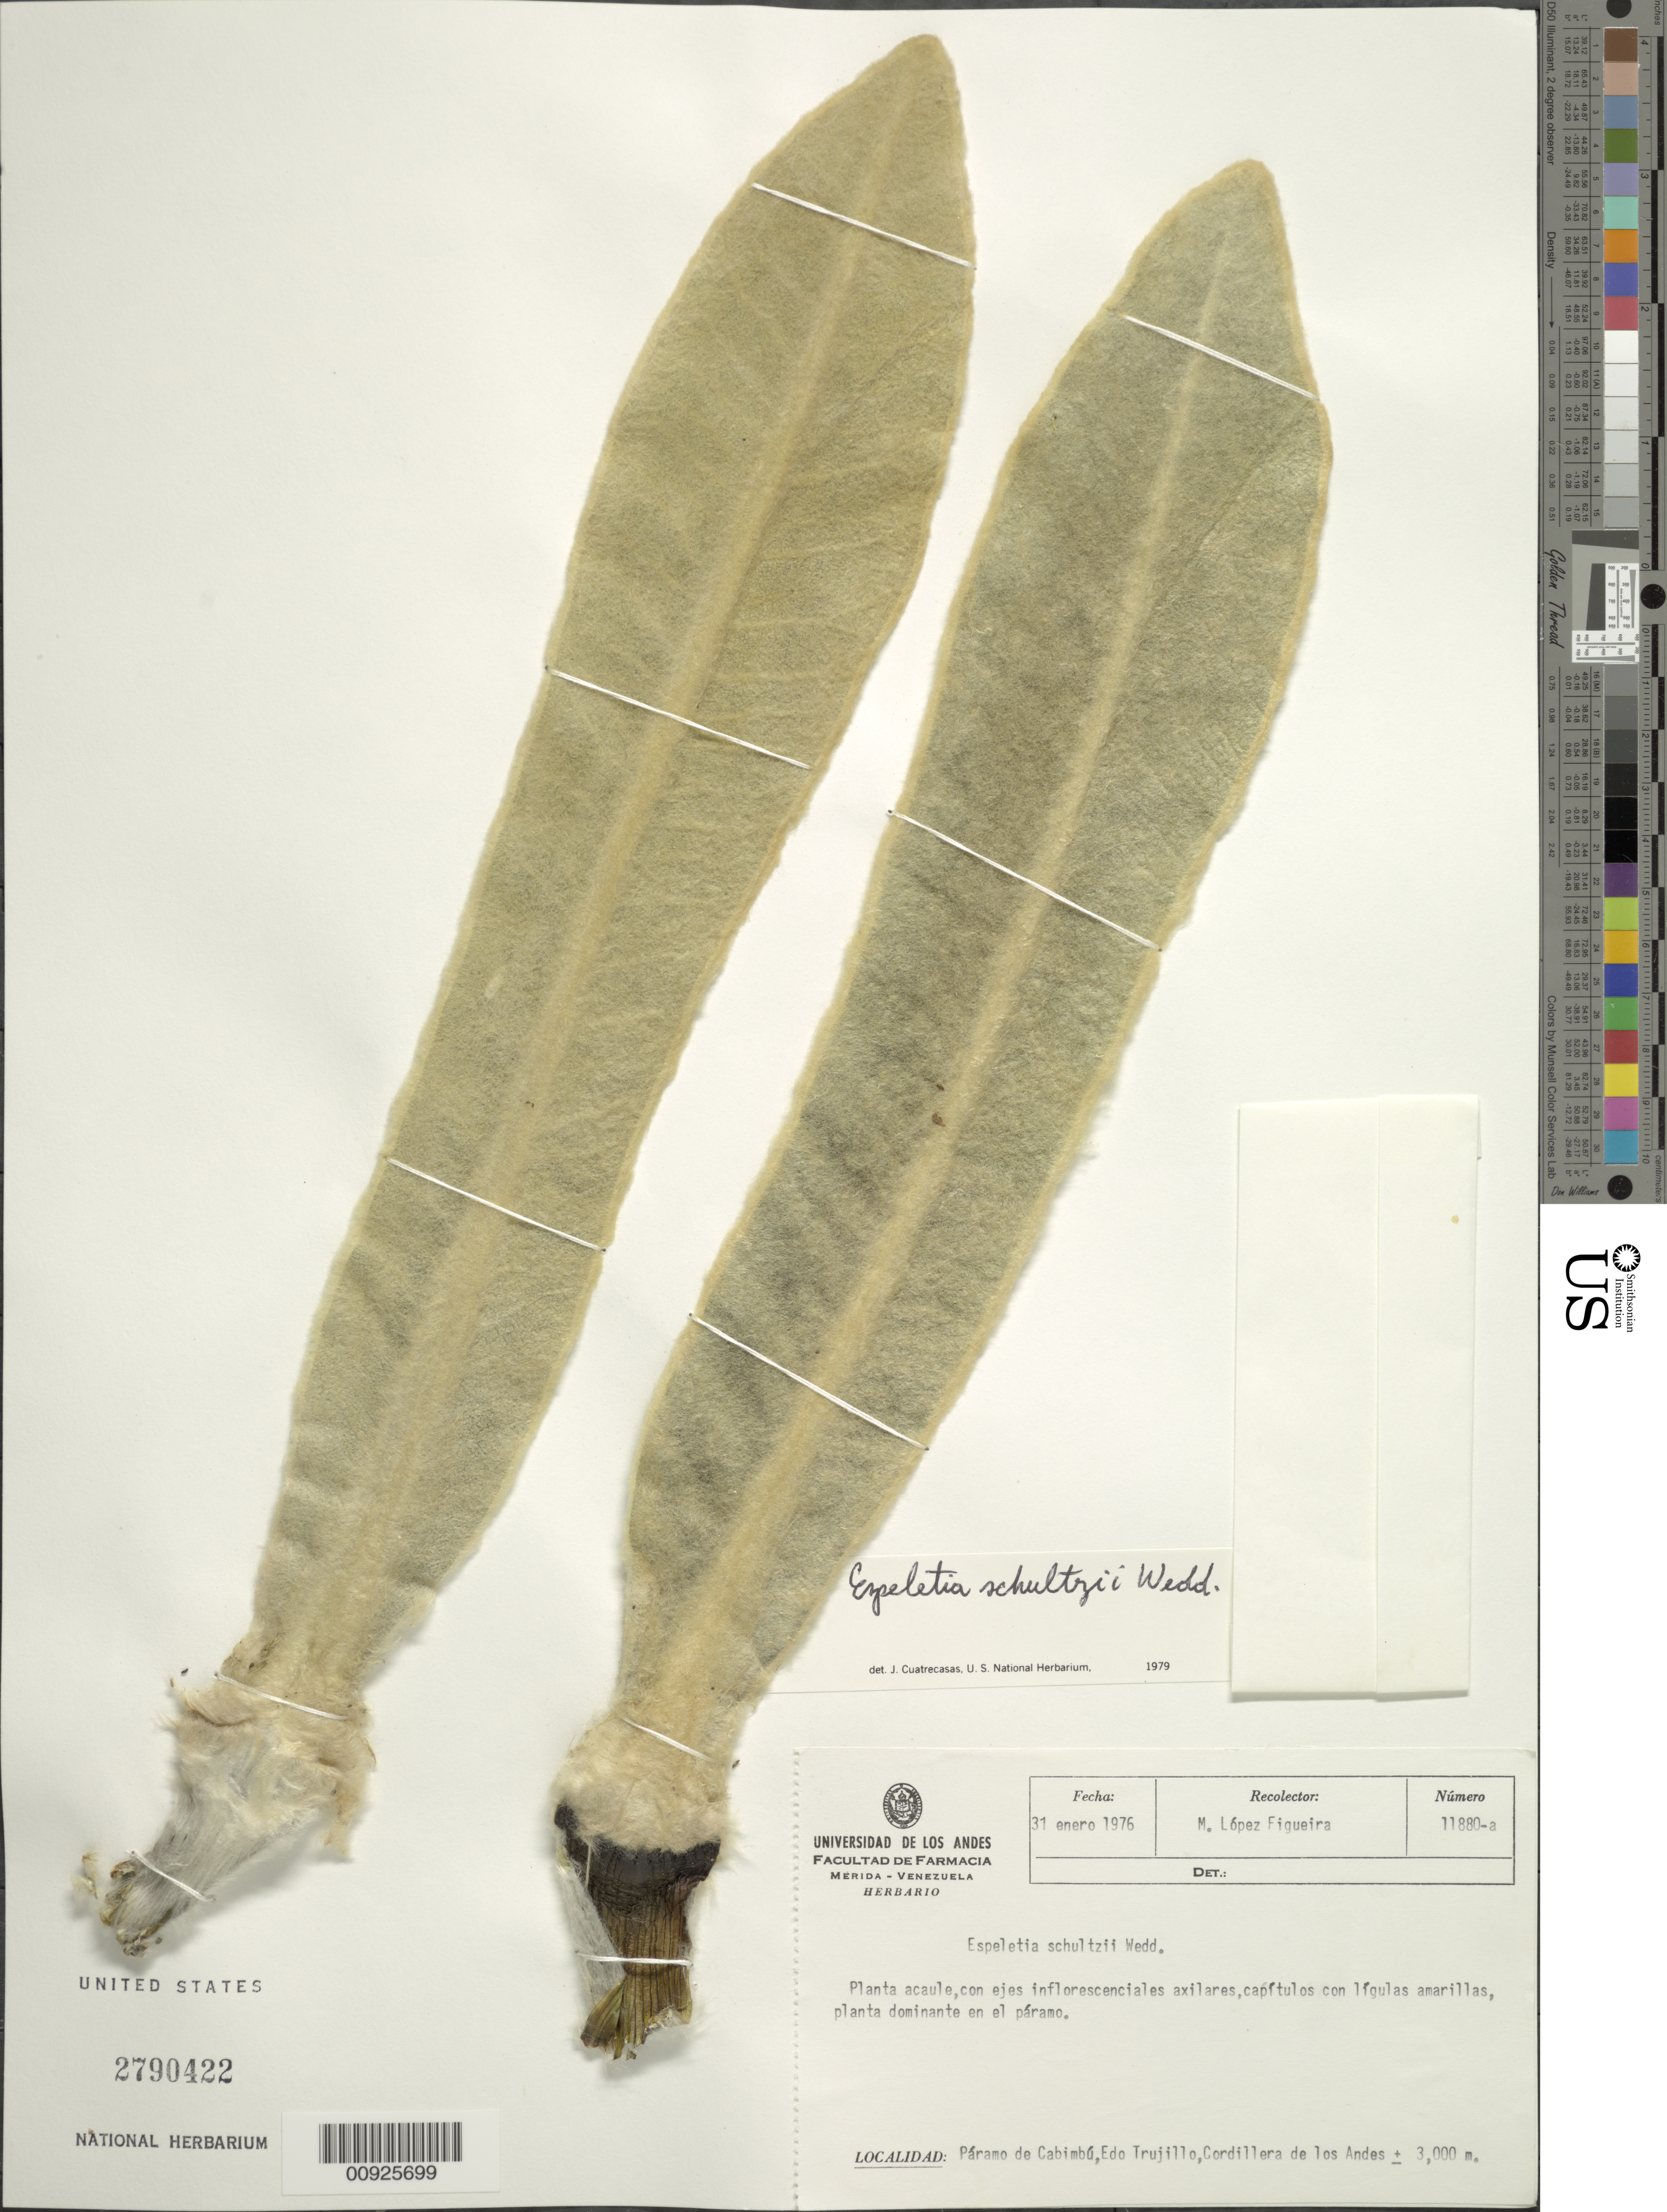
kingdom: Plantae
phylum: Tracheophyta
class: Magnoliopsida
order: Asterales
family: Asteraceae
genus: Espeletia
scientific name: Espeletia schultzii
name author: Wedd.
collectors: M. López Figueiras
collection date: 1976-01-31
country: Venezuela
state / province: Trujillo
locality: Páramo de Cabimbú. Páramo de Cabimbú, Cordillera de los Andes.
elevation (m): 3000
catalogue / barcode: US 2790422